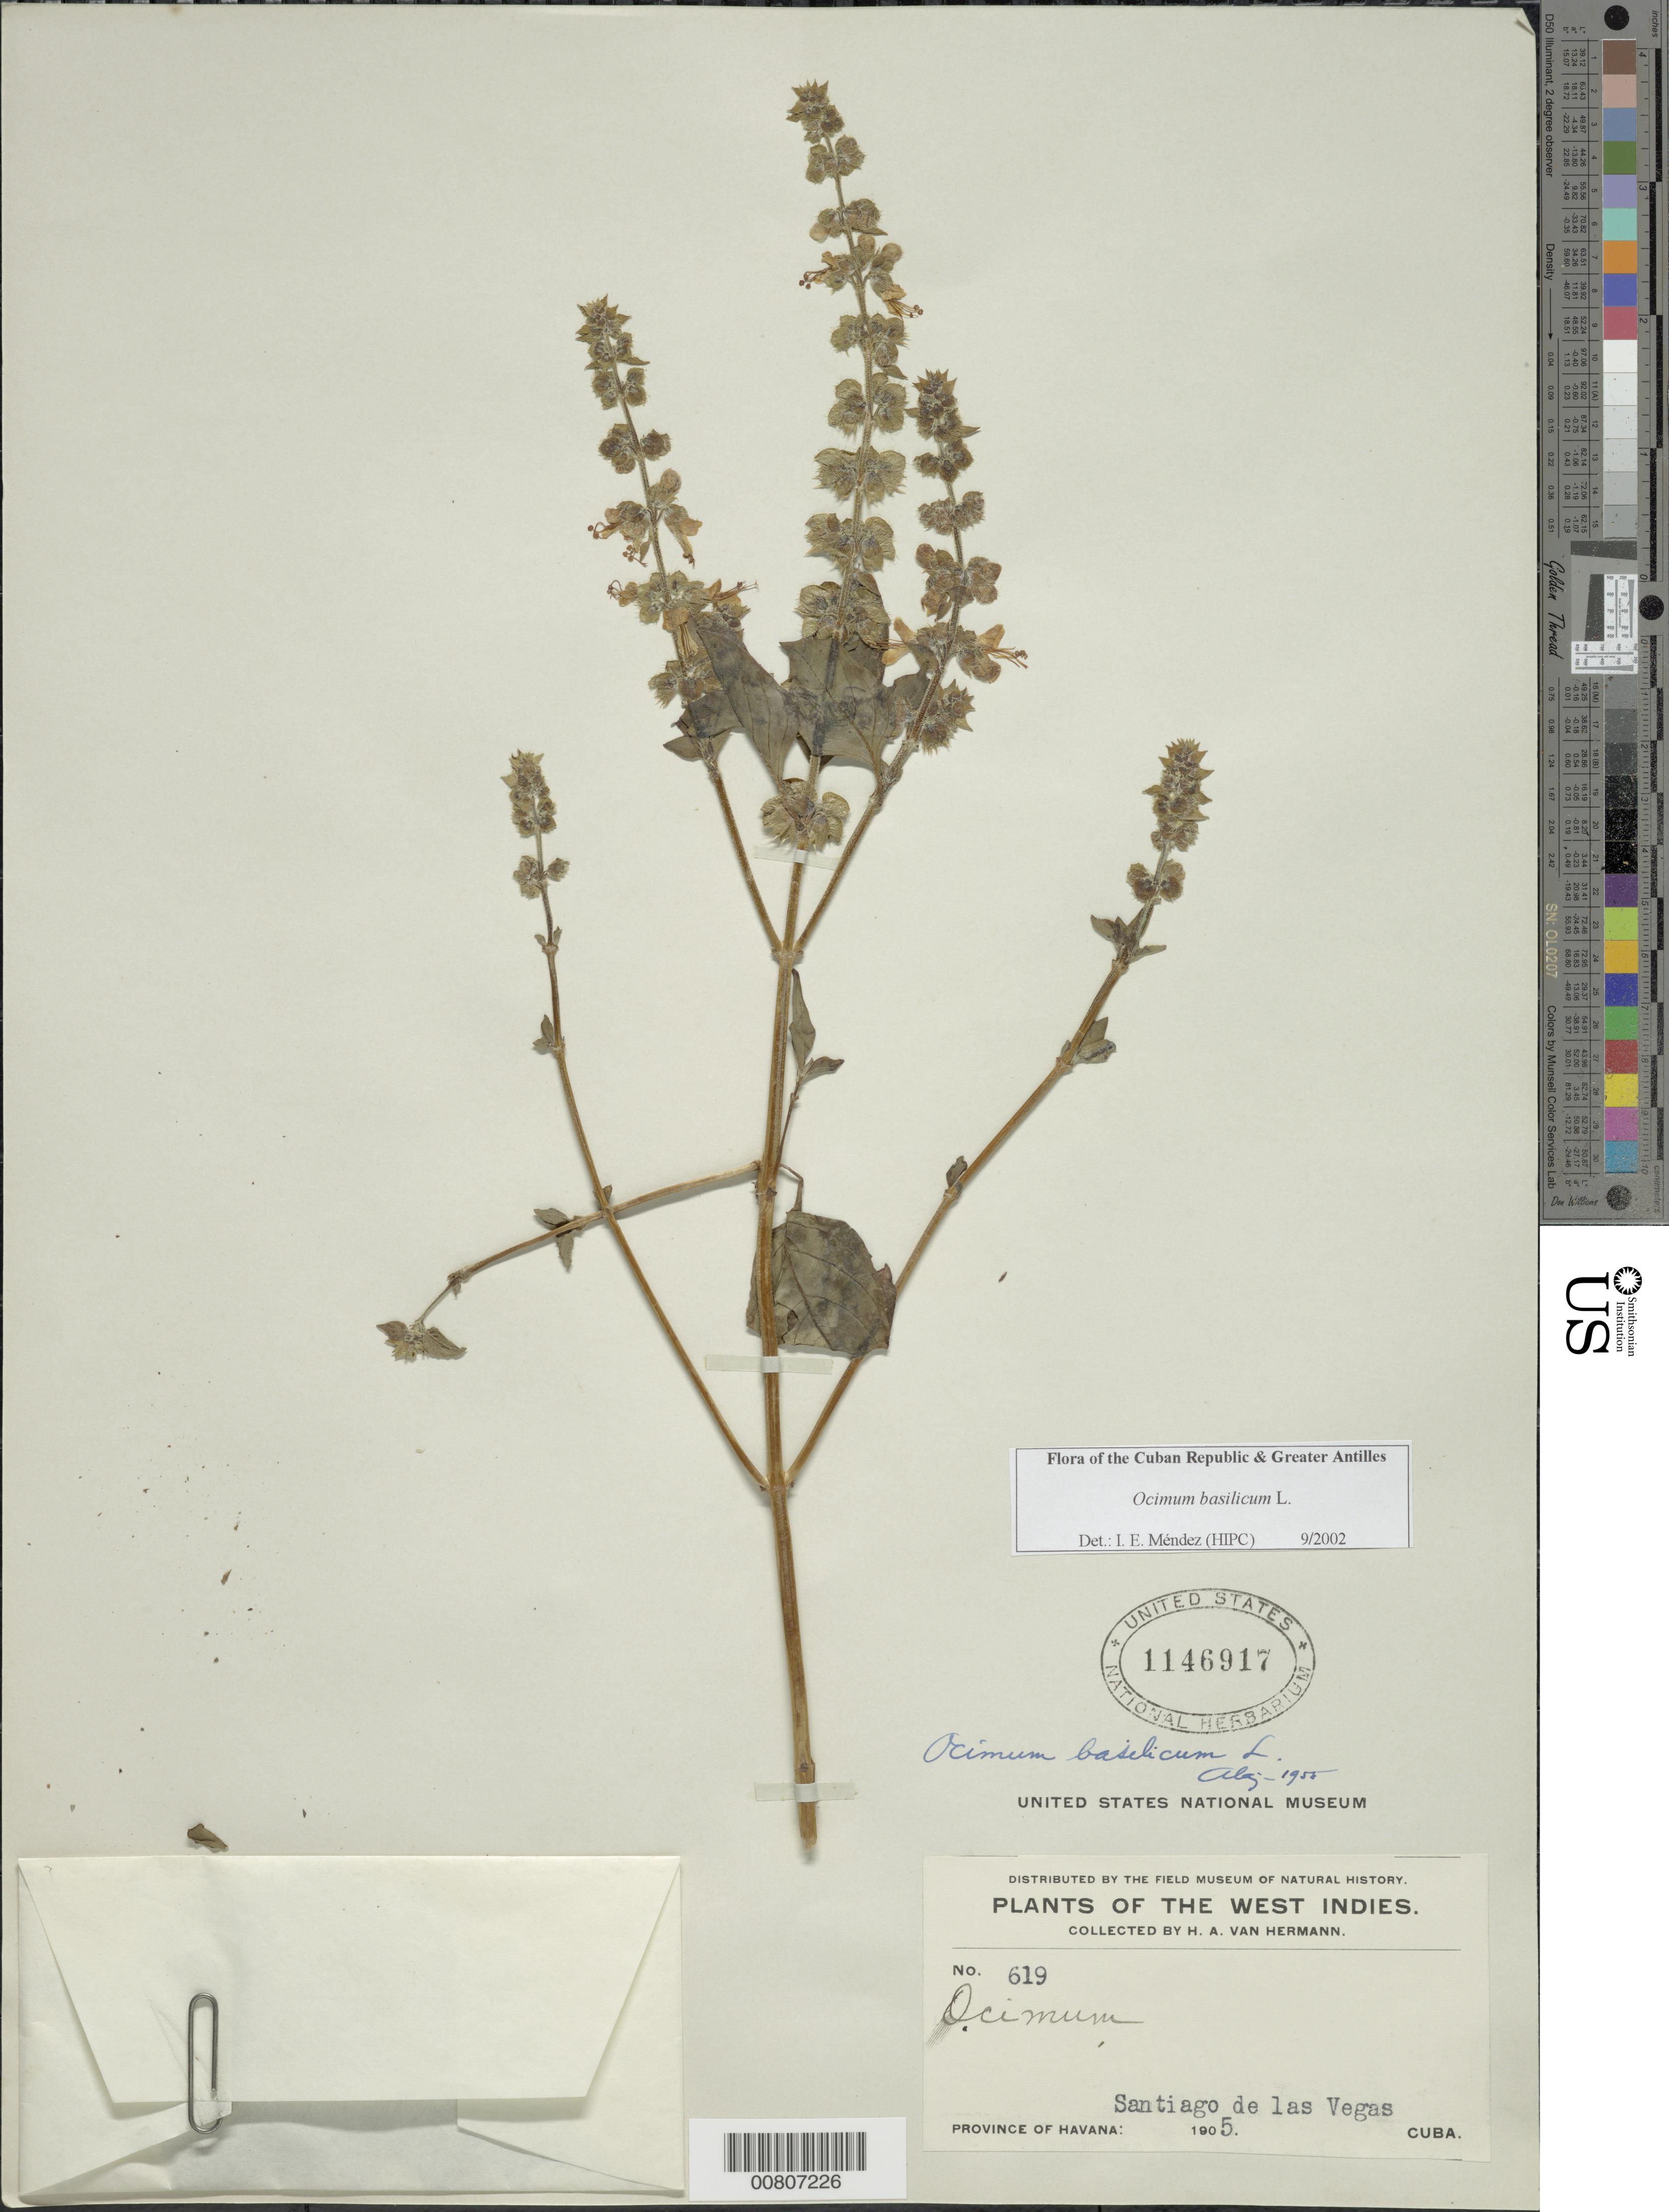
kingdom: Plantae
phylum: Tracheophyta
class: Magnoliopsida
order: Lamiales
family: Lamiaceae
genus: Ocimum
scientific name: Ocimum basilicum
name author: L.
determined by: Méndez, Isidro E., (HIPC)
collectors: H. A. Van Hermann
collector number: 619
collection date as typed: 1905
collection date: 1905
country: Cuba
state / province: La Habana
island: Cuba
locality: Santiago Las Vegas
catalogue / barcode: US 1146917